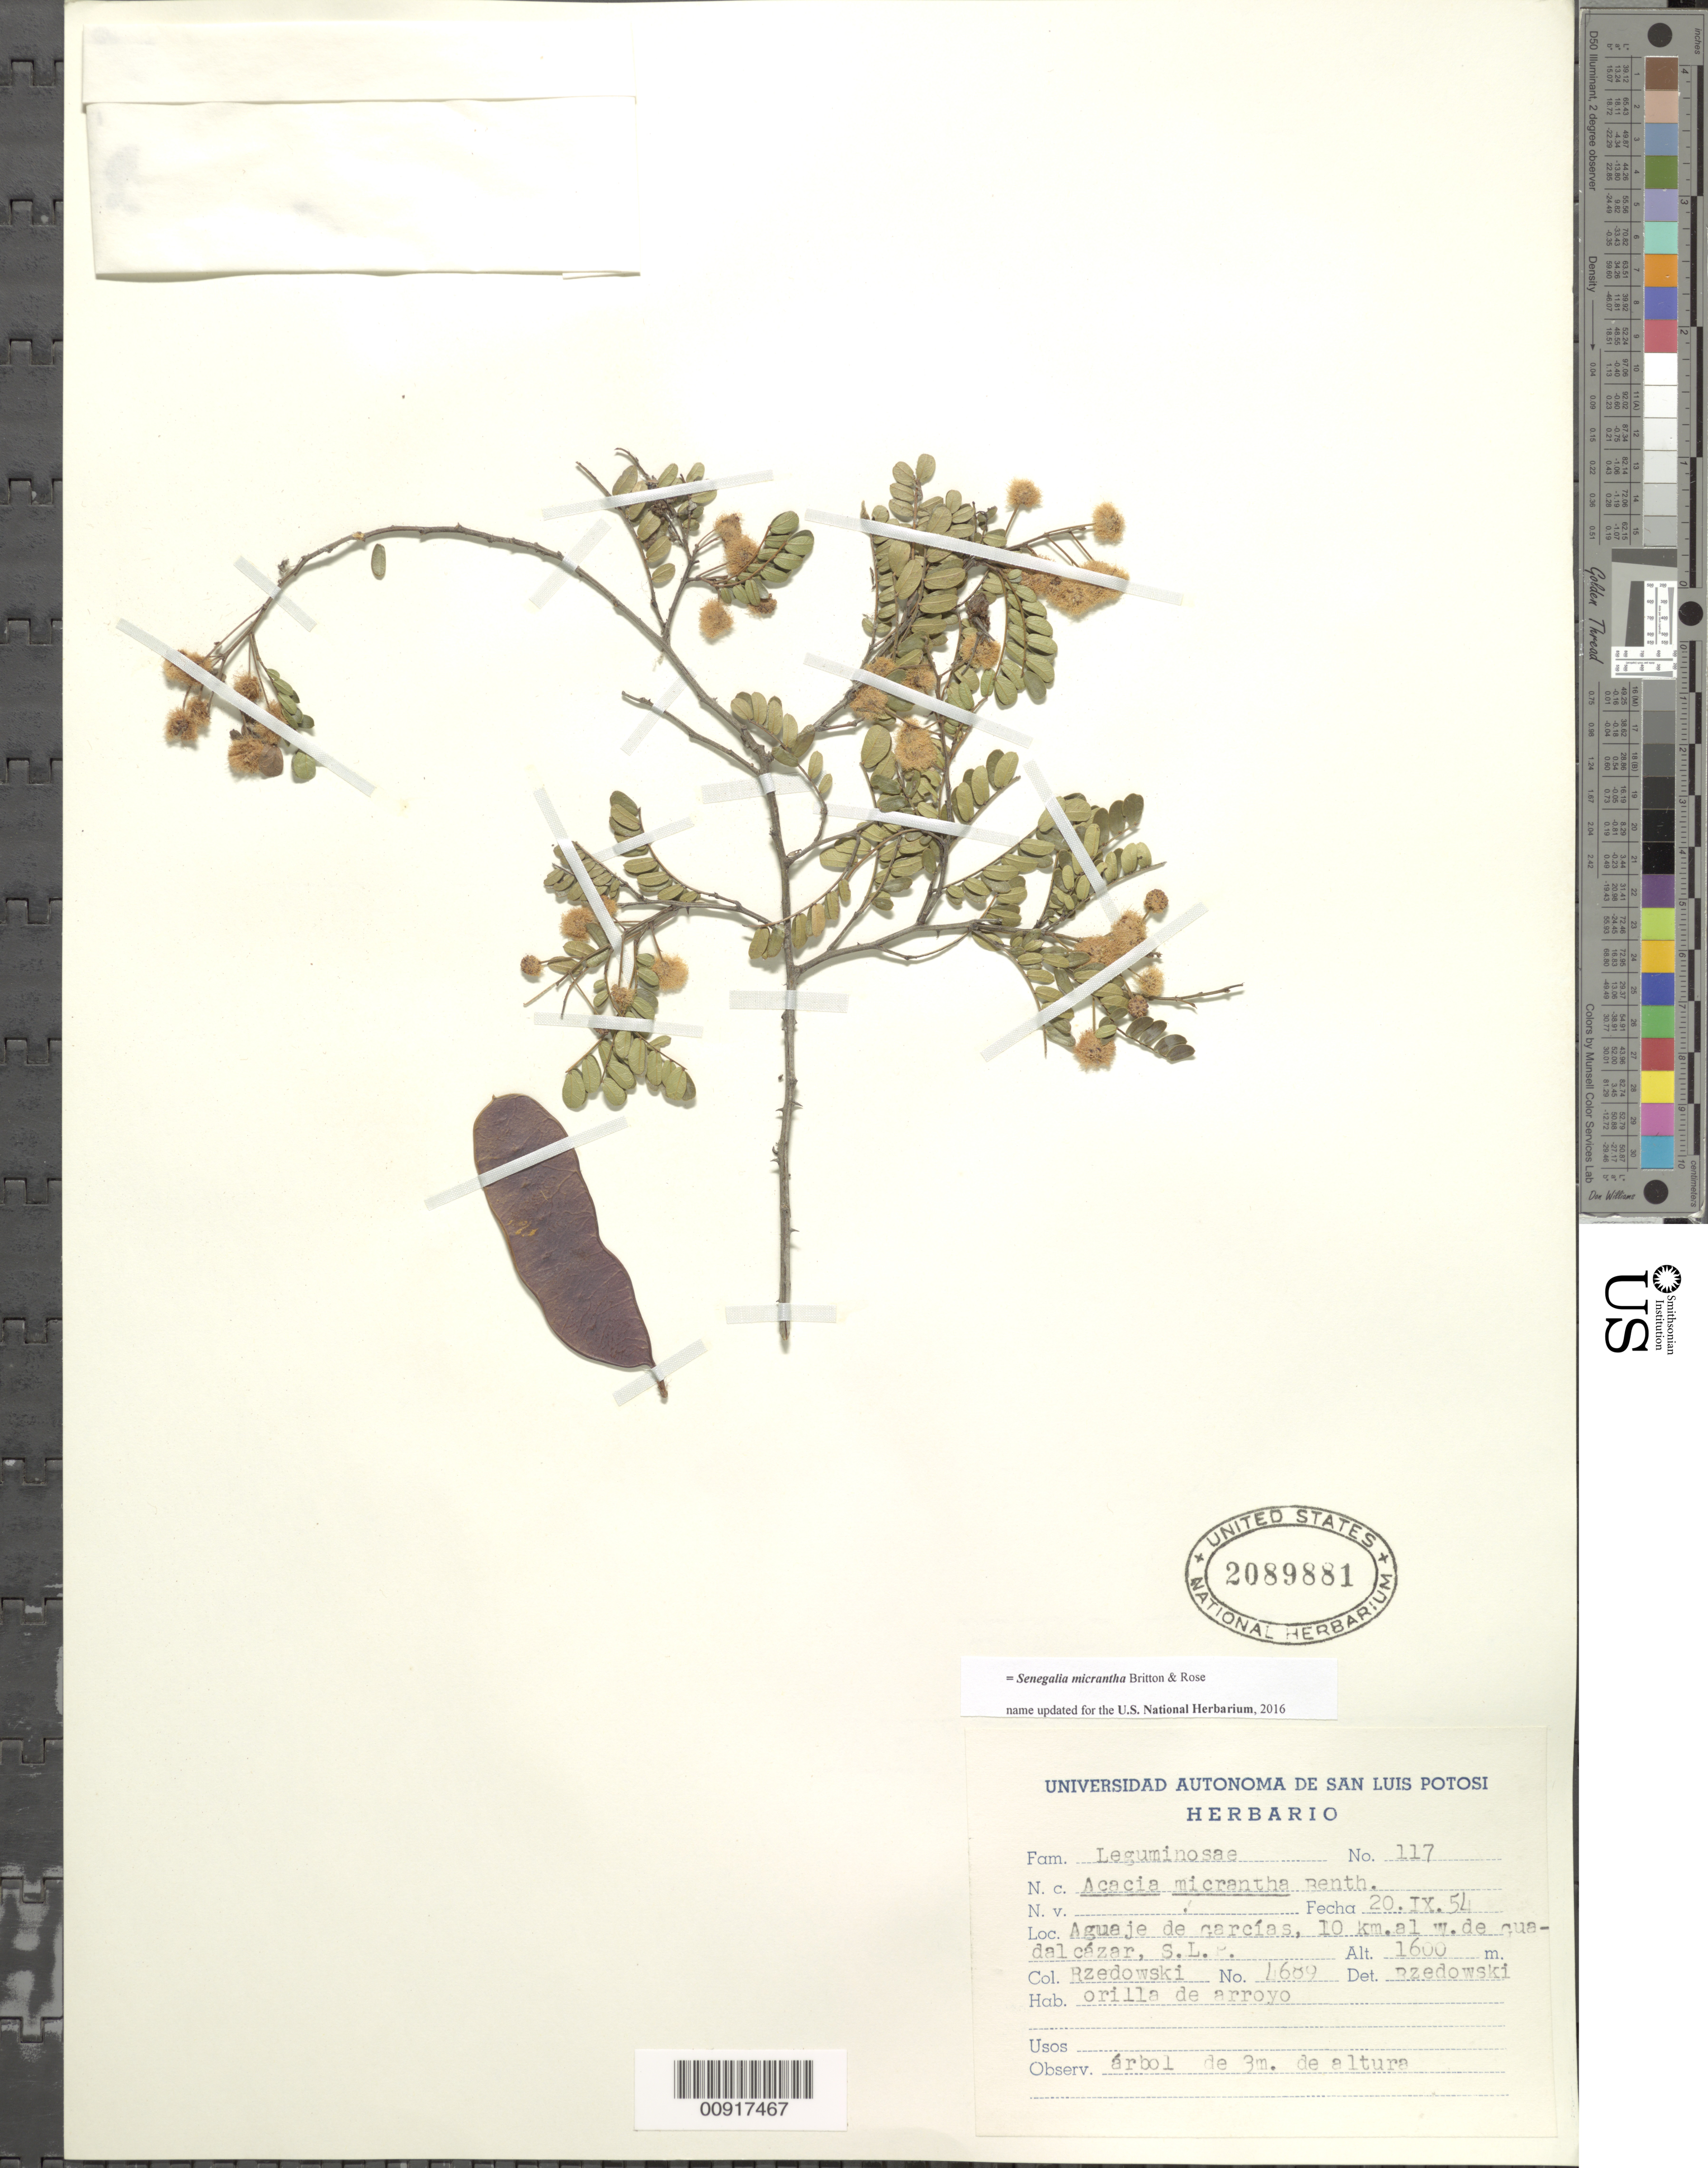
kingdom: Plantae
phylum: Tracheophyta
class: Magnoliopsida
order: Fabales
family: Fabaceae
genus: Senegalia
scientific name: Senegalia micrantha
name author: Britton & Rose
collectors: J. Rzedowski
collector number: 4689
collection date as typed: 20 Sep 1954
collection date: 1954-09-20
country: Mexico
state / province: San Luis Potosí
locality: Aguaje de Garcías, 10 km. al W de Guadalcázar, S.L.P.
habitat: Orilla de arroyo.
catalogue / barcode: US 2089881